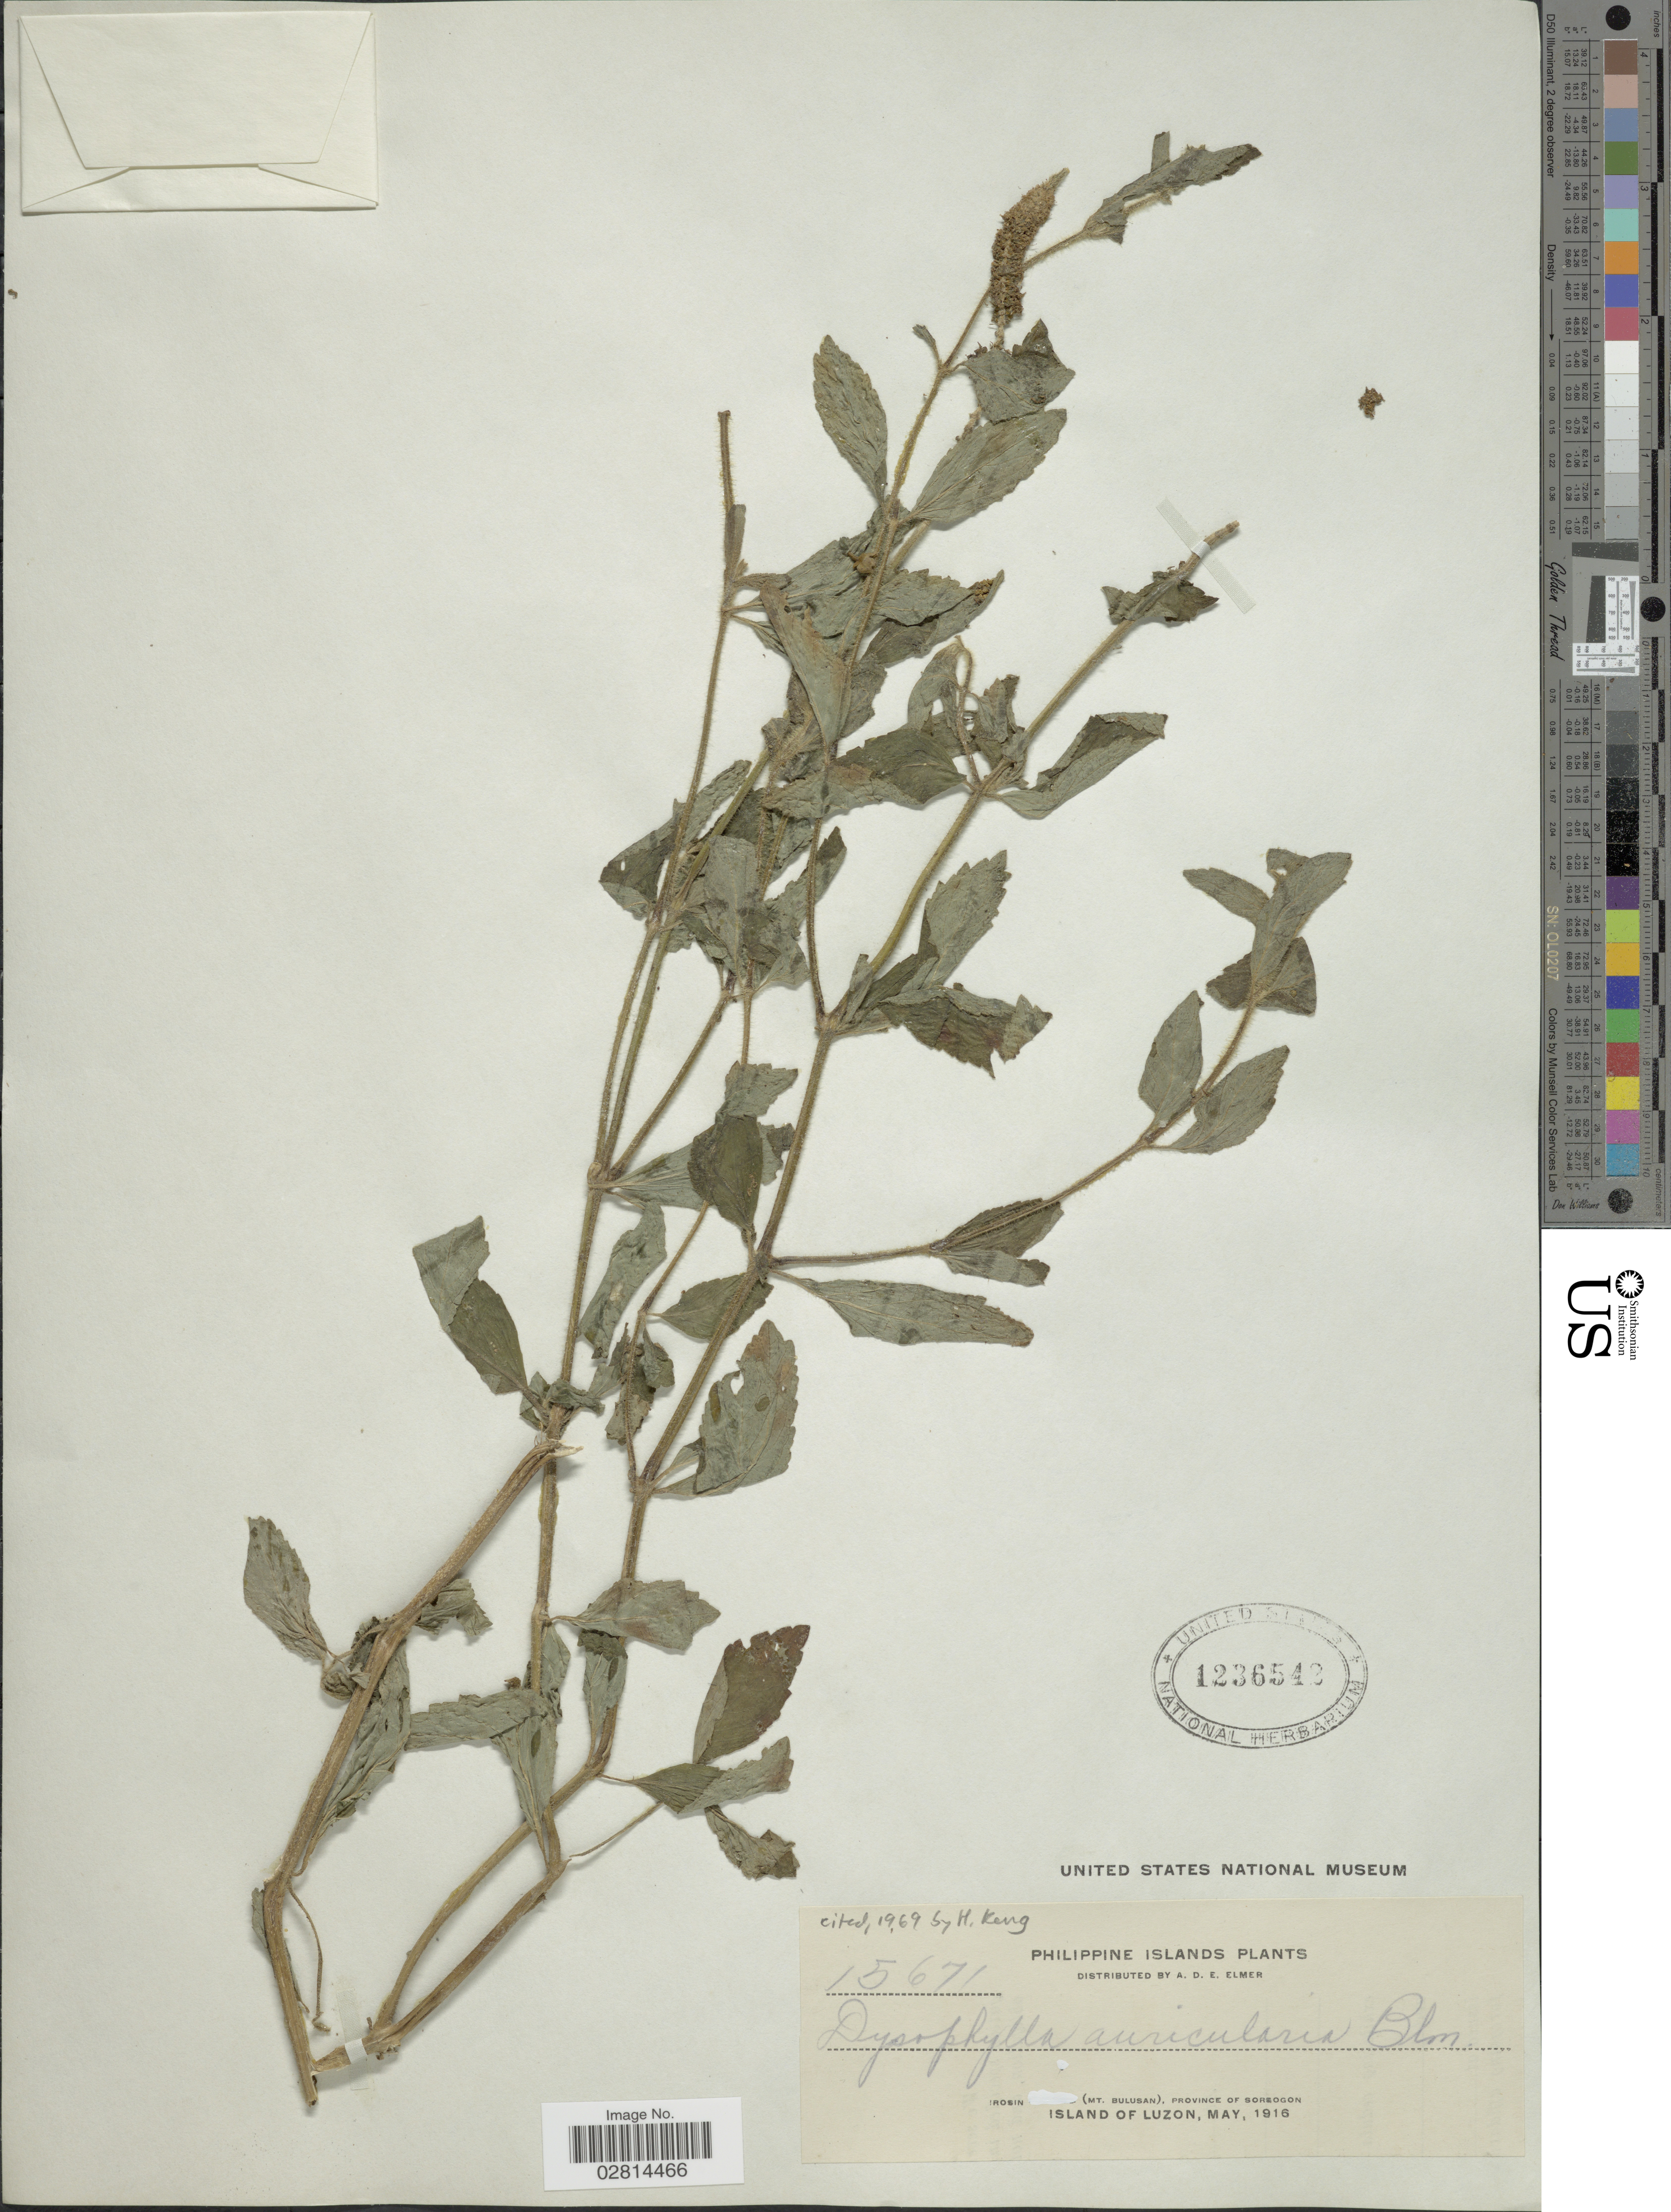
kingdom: Plantae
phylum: Tracheophyta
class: Magnoliopsida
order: Lamiales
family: Lamiaceae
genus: Pogostemon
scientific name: Pogostemon auricularius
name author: (L.) Hassk.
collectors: A. D. E. Elmer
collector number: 15671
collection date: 1916-05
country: Philippines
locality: Philippine Islands. Irosin (Mt. Bulusan), Province of Sorsogon. Island of Luzon.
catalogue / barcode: US 1236542